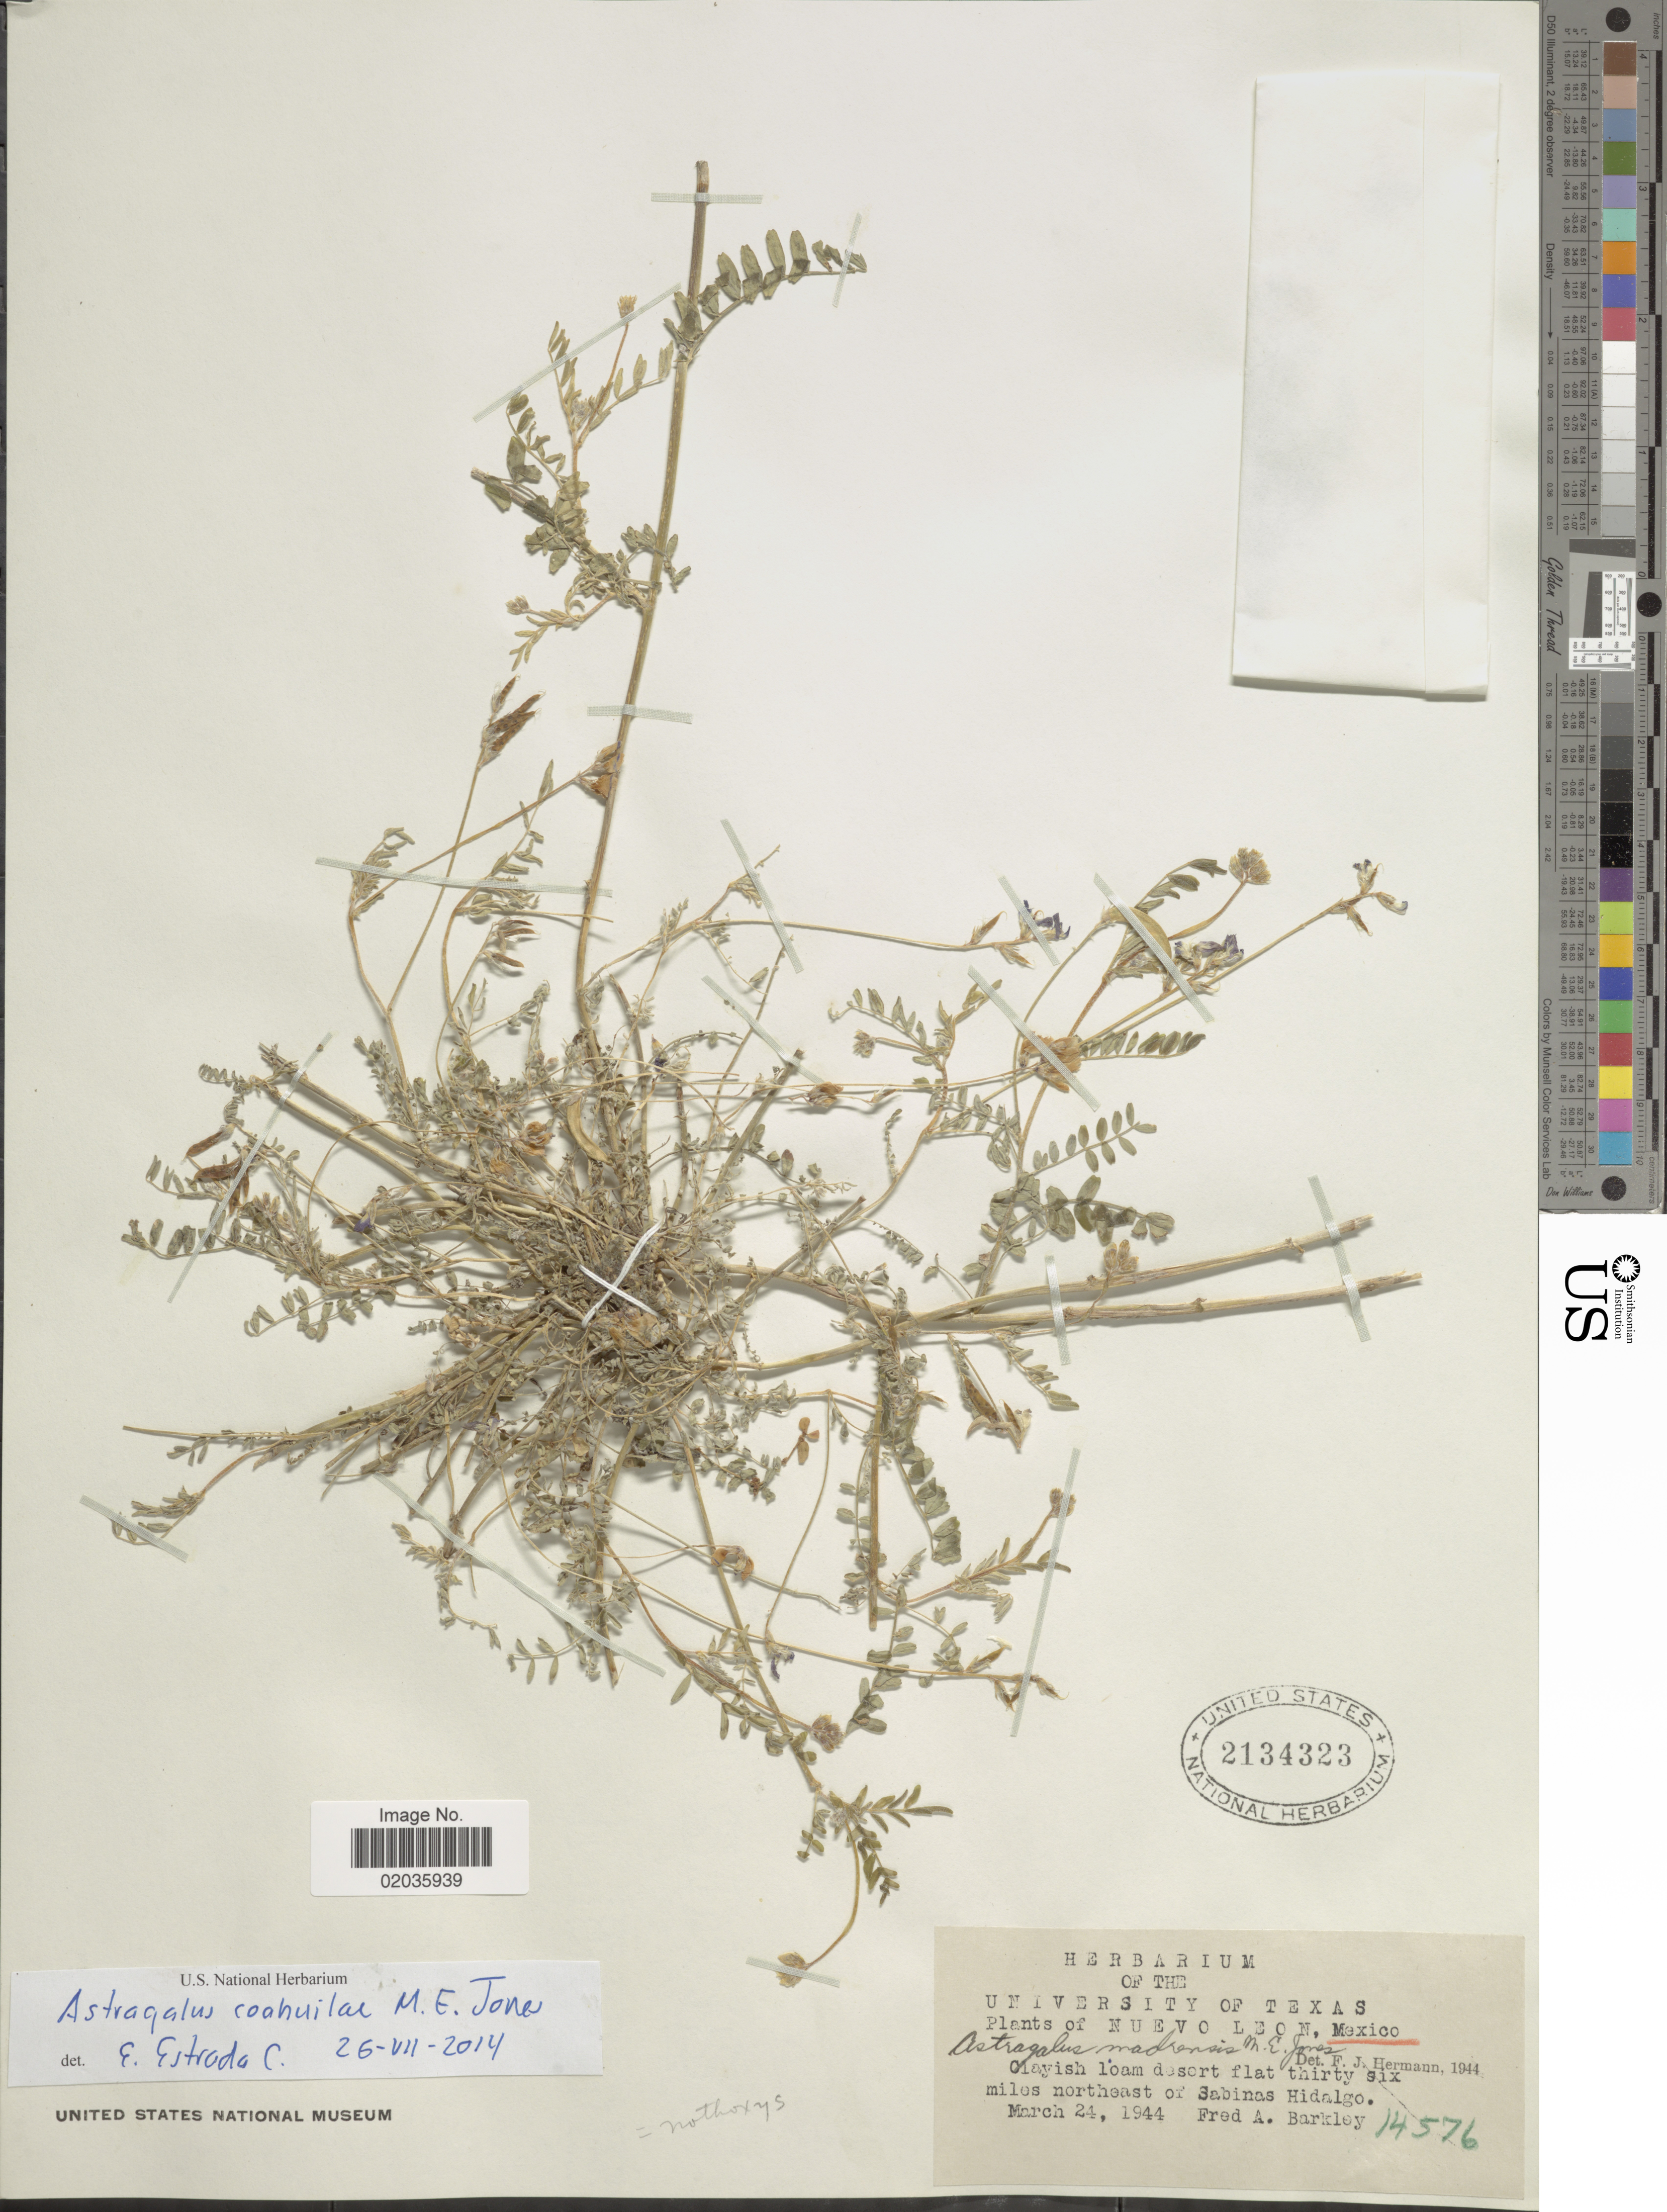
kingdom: Plantae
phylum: Tracheophyta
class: Magnoliopsida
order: Fabales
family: Fabaceae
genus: Astragalus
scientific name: Astragalus coahuilae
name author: M.E. Jones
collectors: F. A. Barkley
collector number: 14576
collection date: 1944-03-24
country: Mexico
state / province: Nuevo León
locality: Nuevo Leon, Mexico. Thurty six miles northeast of Sabinas Hidalgo.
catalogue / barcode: US 2134323